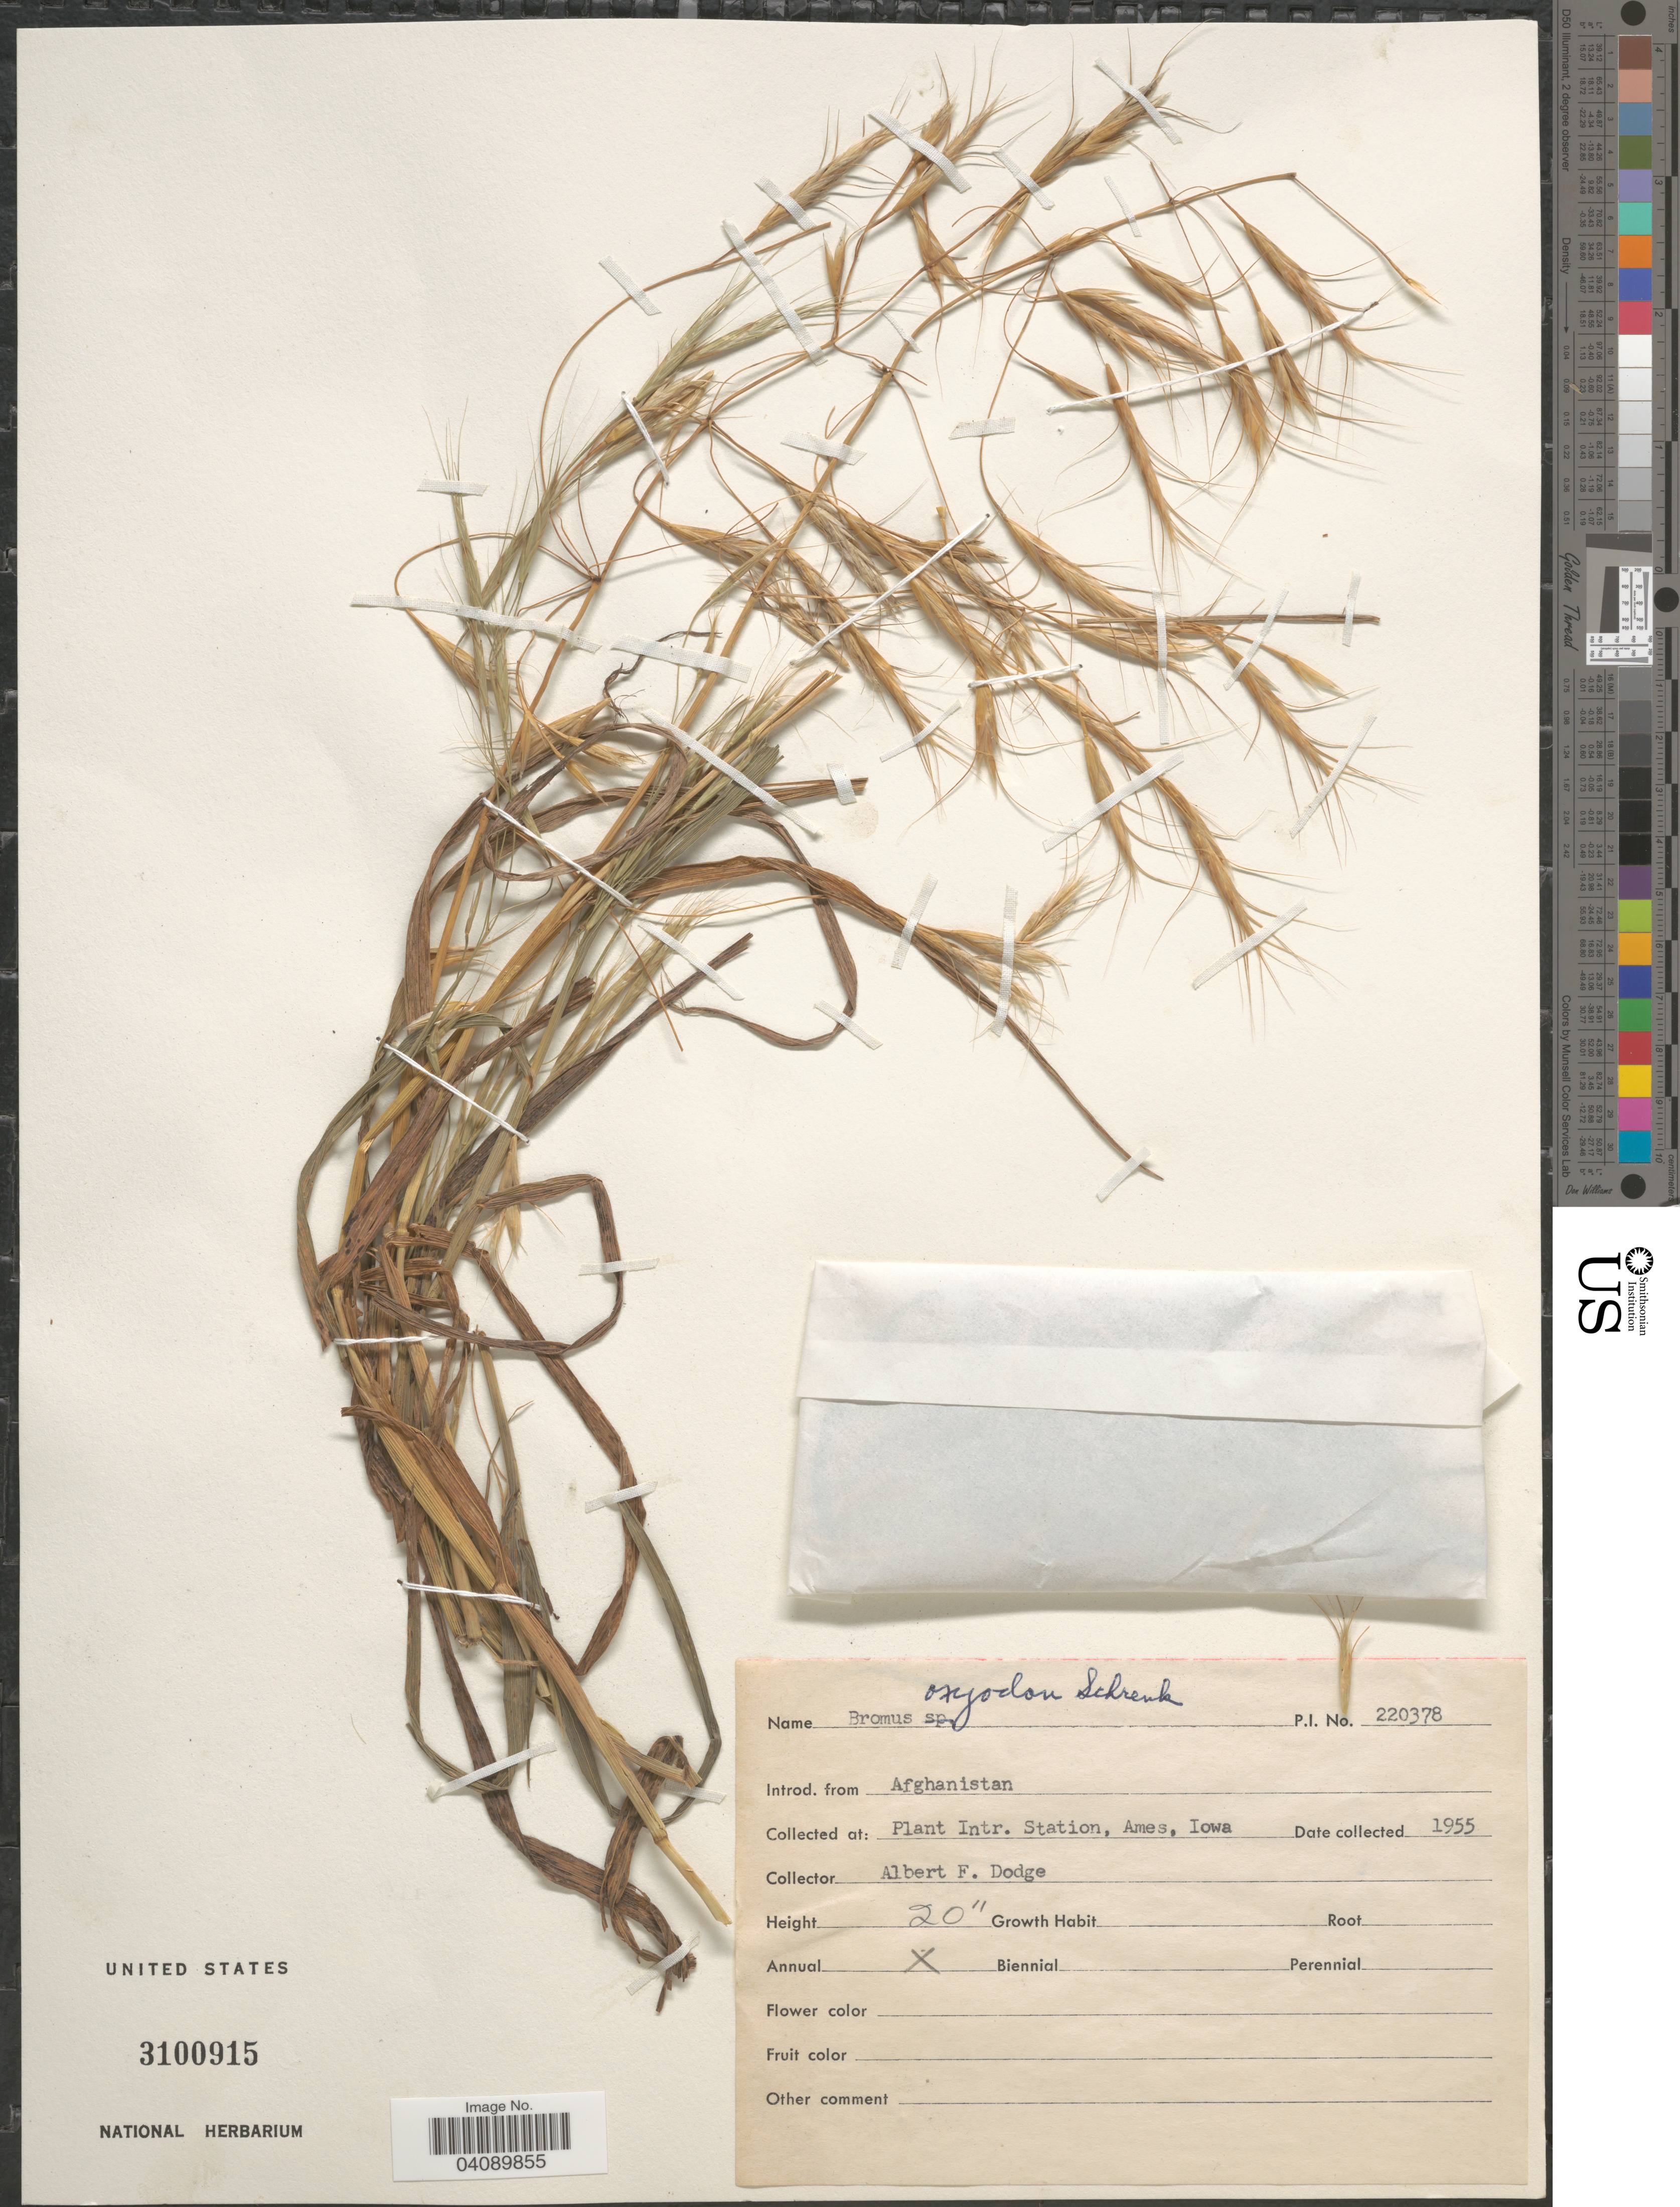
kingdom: Plantae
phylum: Tracheophyta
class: Liliopsida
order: Poales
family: Poaceae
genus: Bromus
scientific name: Bromus oxyodon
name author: Schrenk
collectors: A. Dodge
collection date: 1955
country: United States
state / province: Iowa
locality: Plant Intr. Station, Ames.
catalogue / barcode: US 3100915